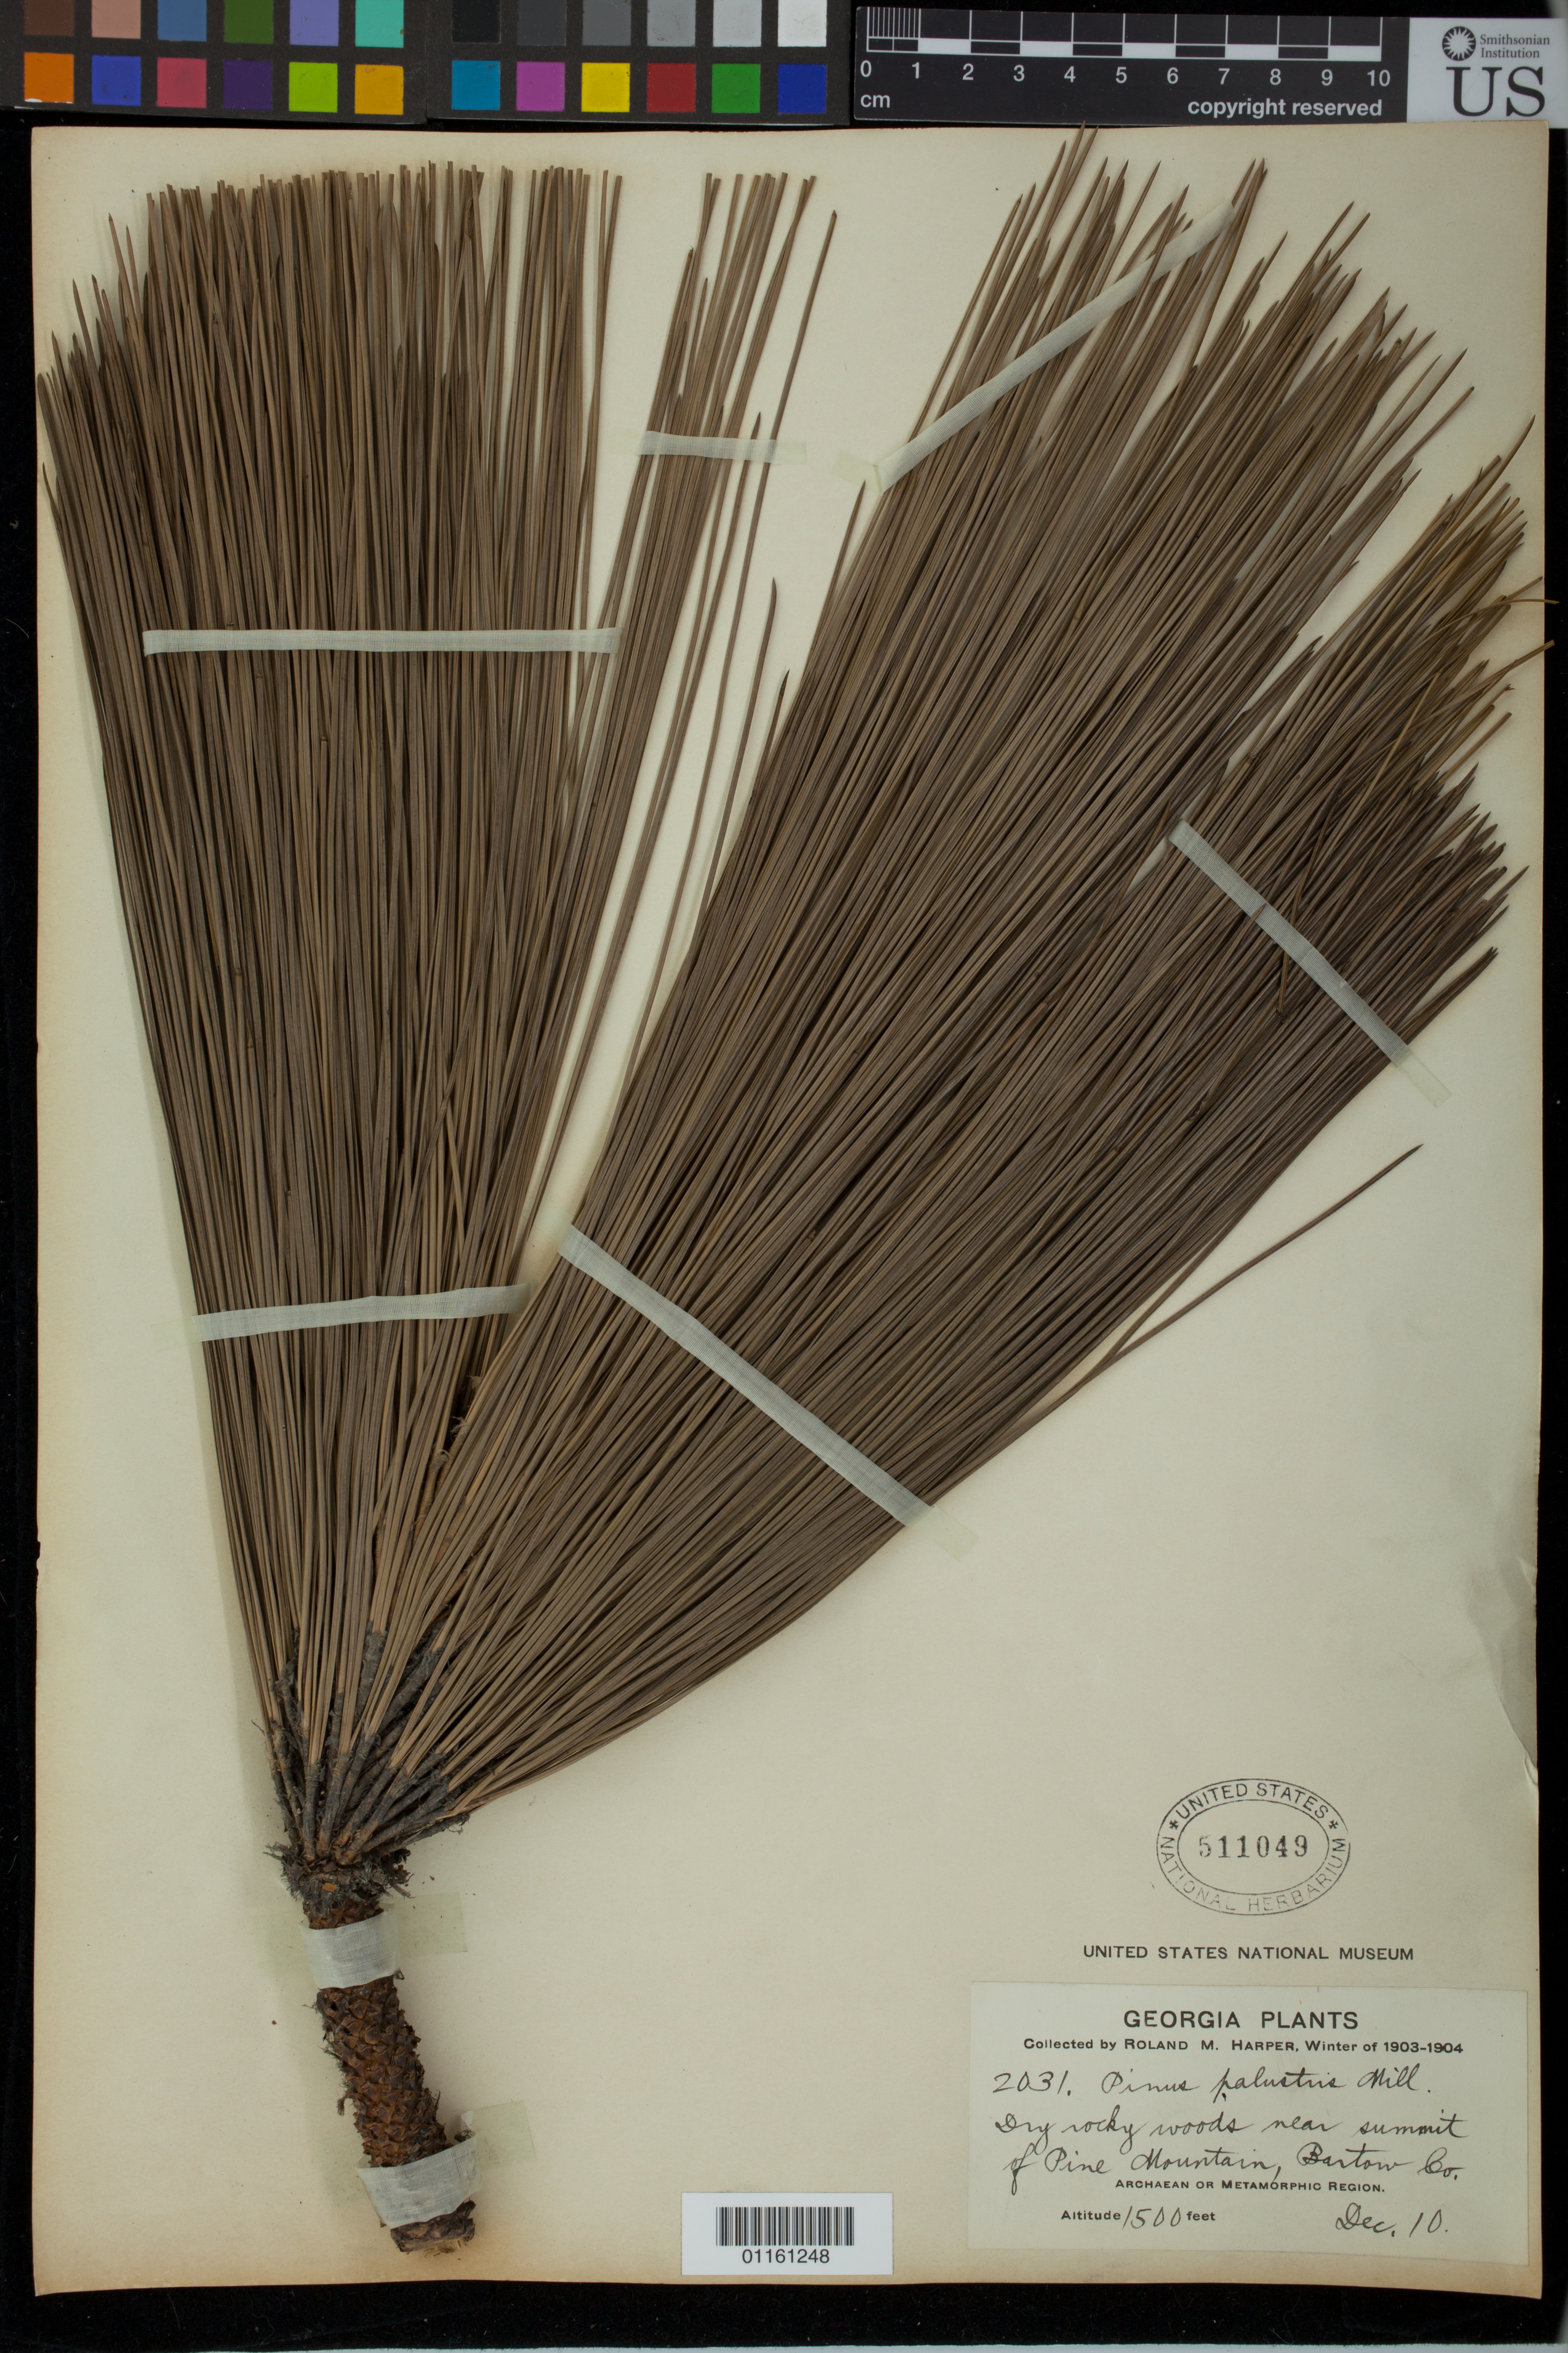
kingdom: Plantae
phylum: Tracheophyta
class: Pinopsida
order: Pinales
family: Pinaceae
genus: Pinus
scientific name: Pinus palustris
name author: Mill.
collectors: R. M. Harper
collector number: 2031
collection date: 1903-12-10/1904-12-10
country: United States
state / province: Georgia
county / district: Bartow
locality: Dry rocky woods near summit of Pine Mountain.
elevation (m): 1500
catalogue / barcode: US 511049